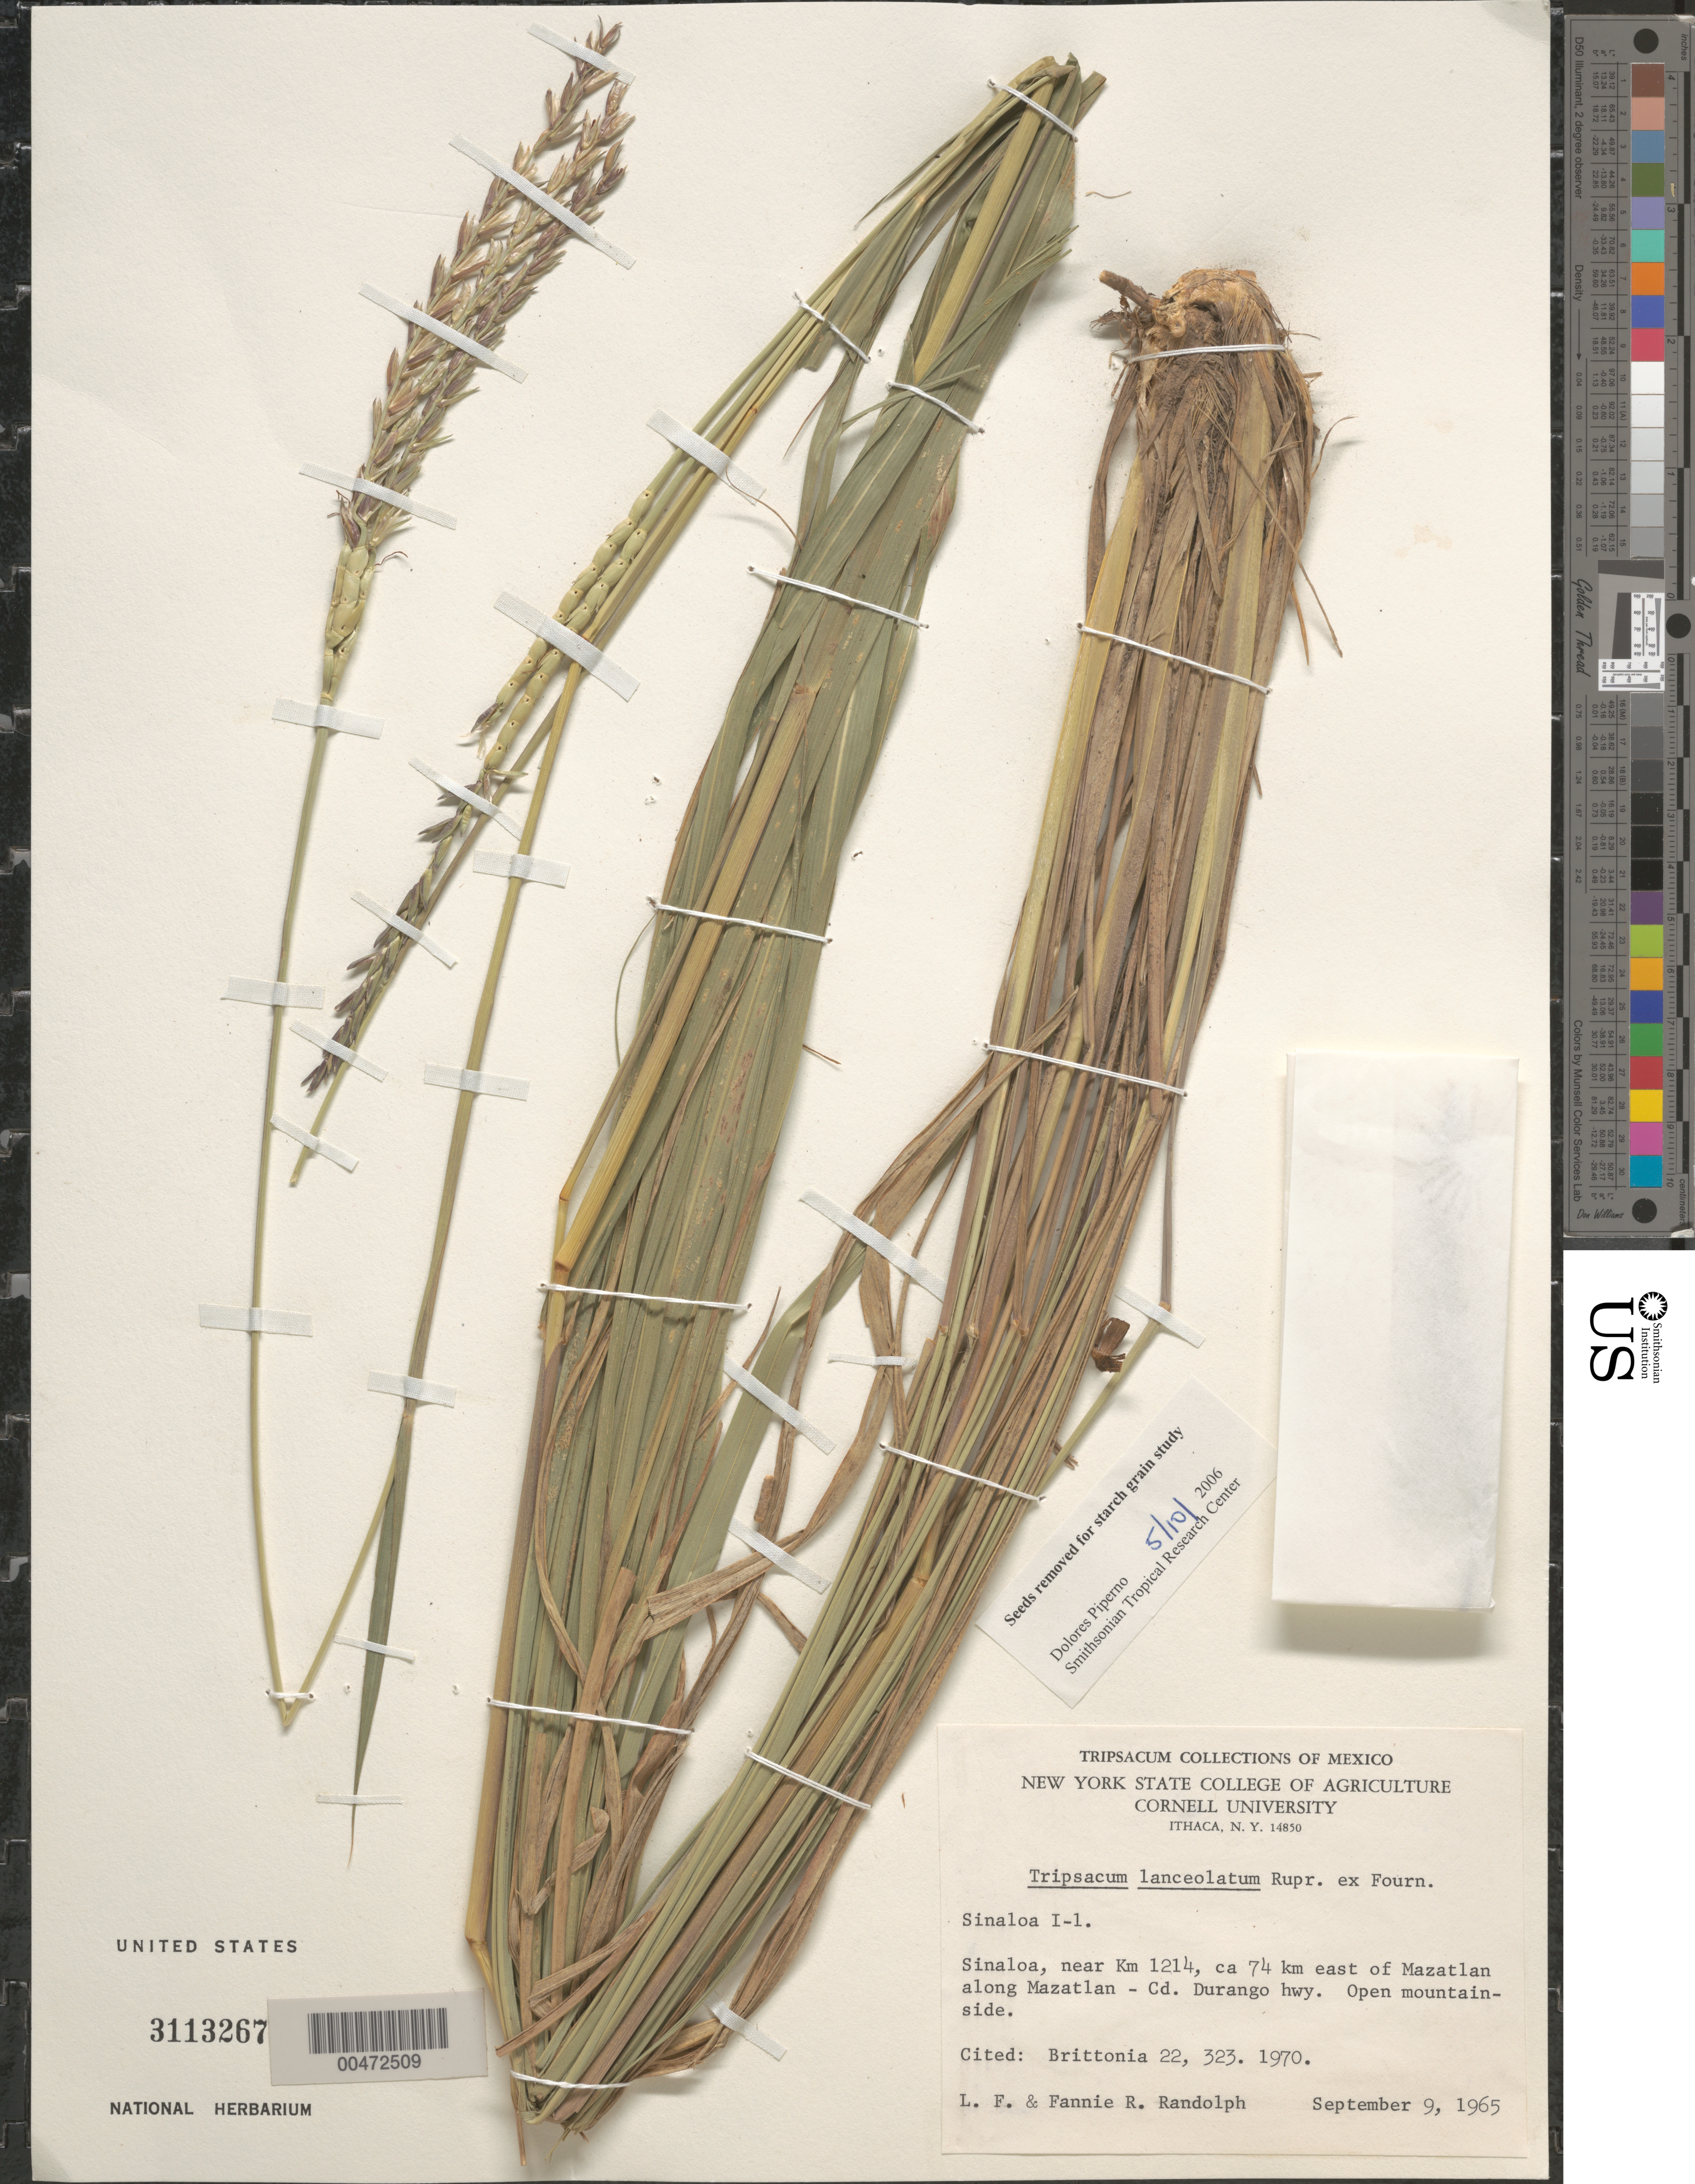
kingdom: Plantae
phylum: Tracheophyta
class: Liliopsida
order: Poales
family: Poaceae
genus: Tripsacum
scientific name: Tripsacum lanceolatum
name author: Rupr. ex E. Fourn.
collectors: L. F. Randolph & F. Randolph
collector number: I-1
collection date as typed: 9 Sep 1965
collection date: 1965-09-09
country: Mexico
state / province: Sinaloa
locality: Near Km 1214, ca. 74 km E of Mazatlan along Mazatlan-Cd. Durango Hwy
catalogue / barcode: US 3113267